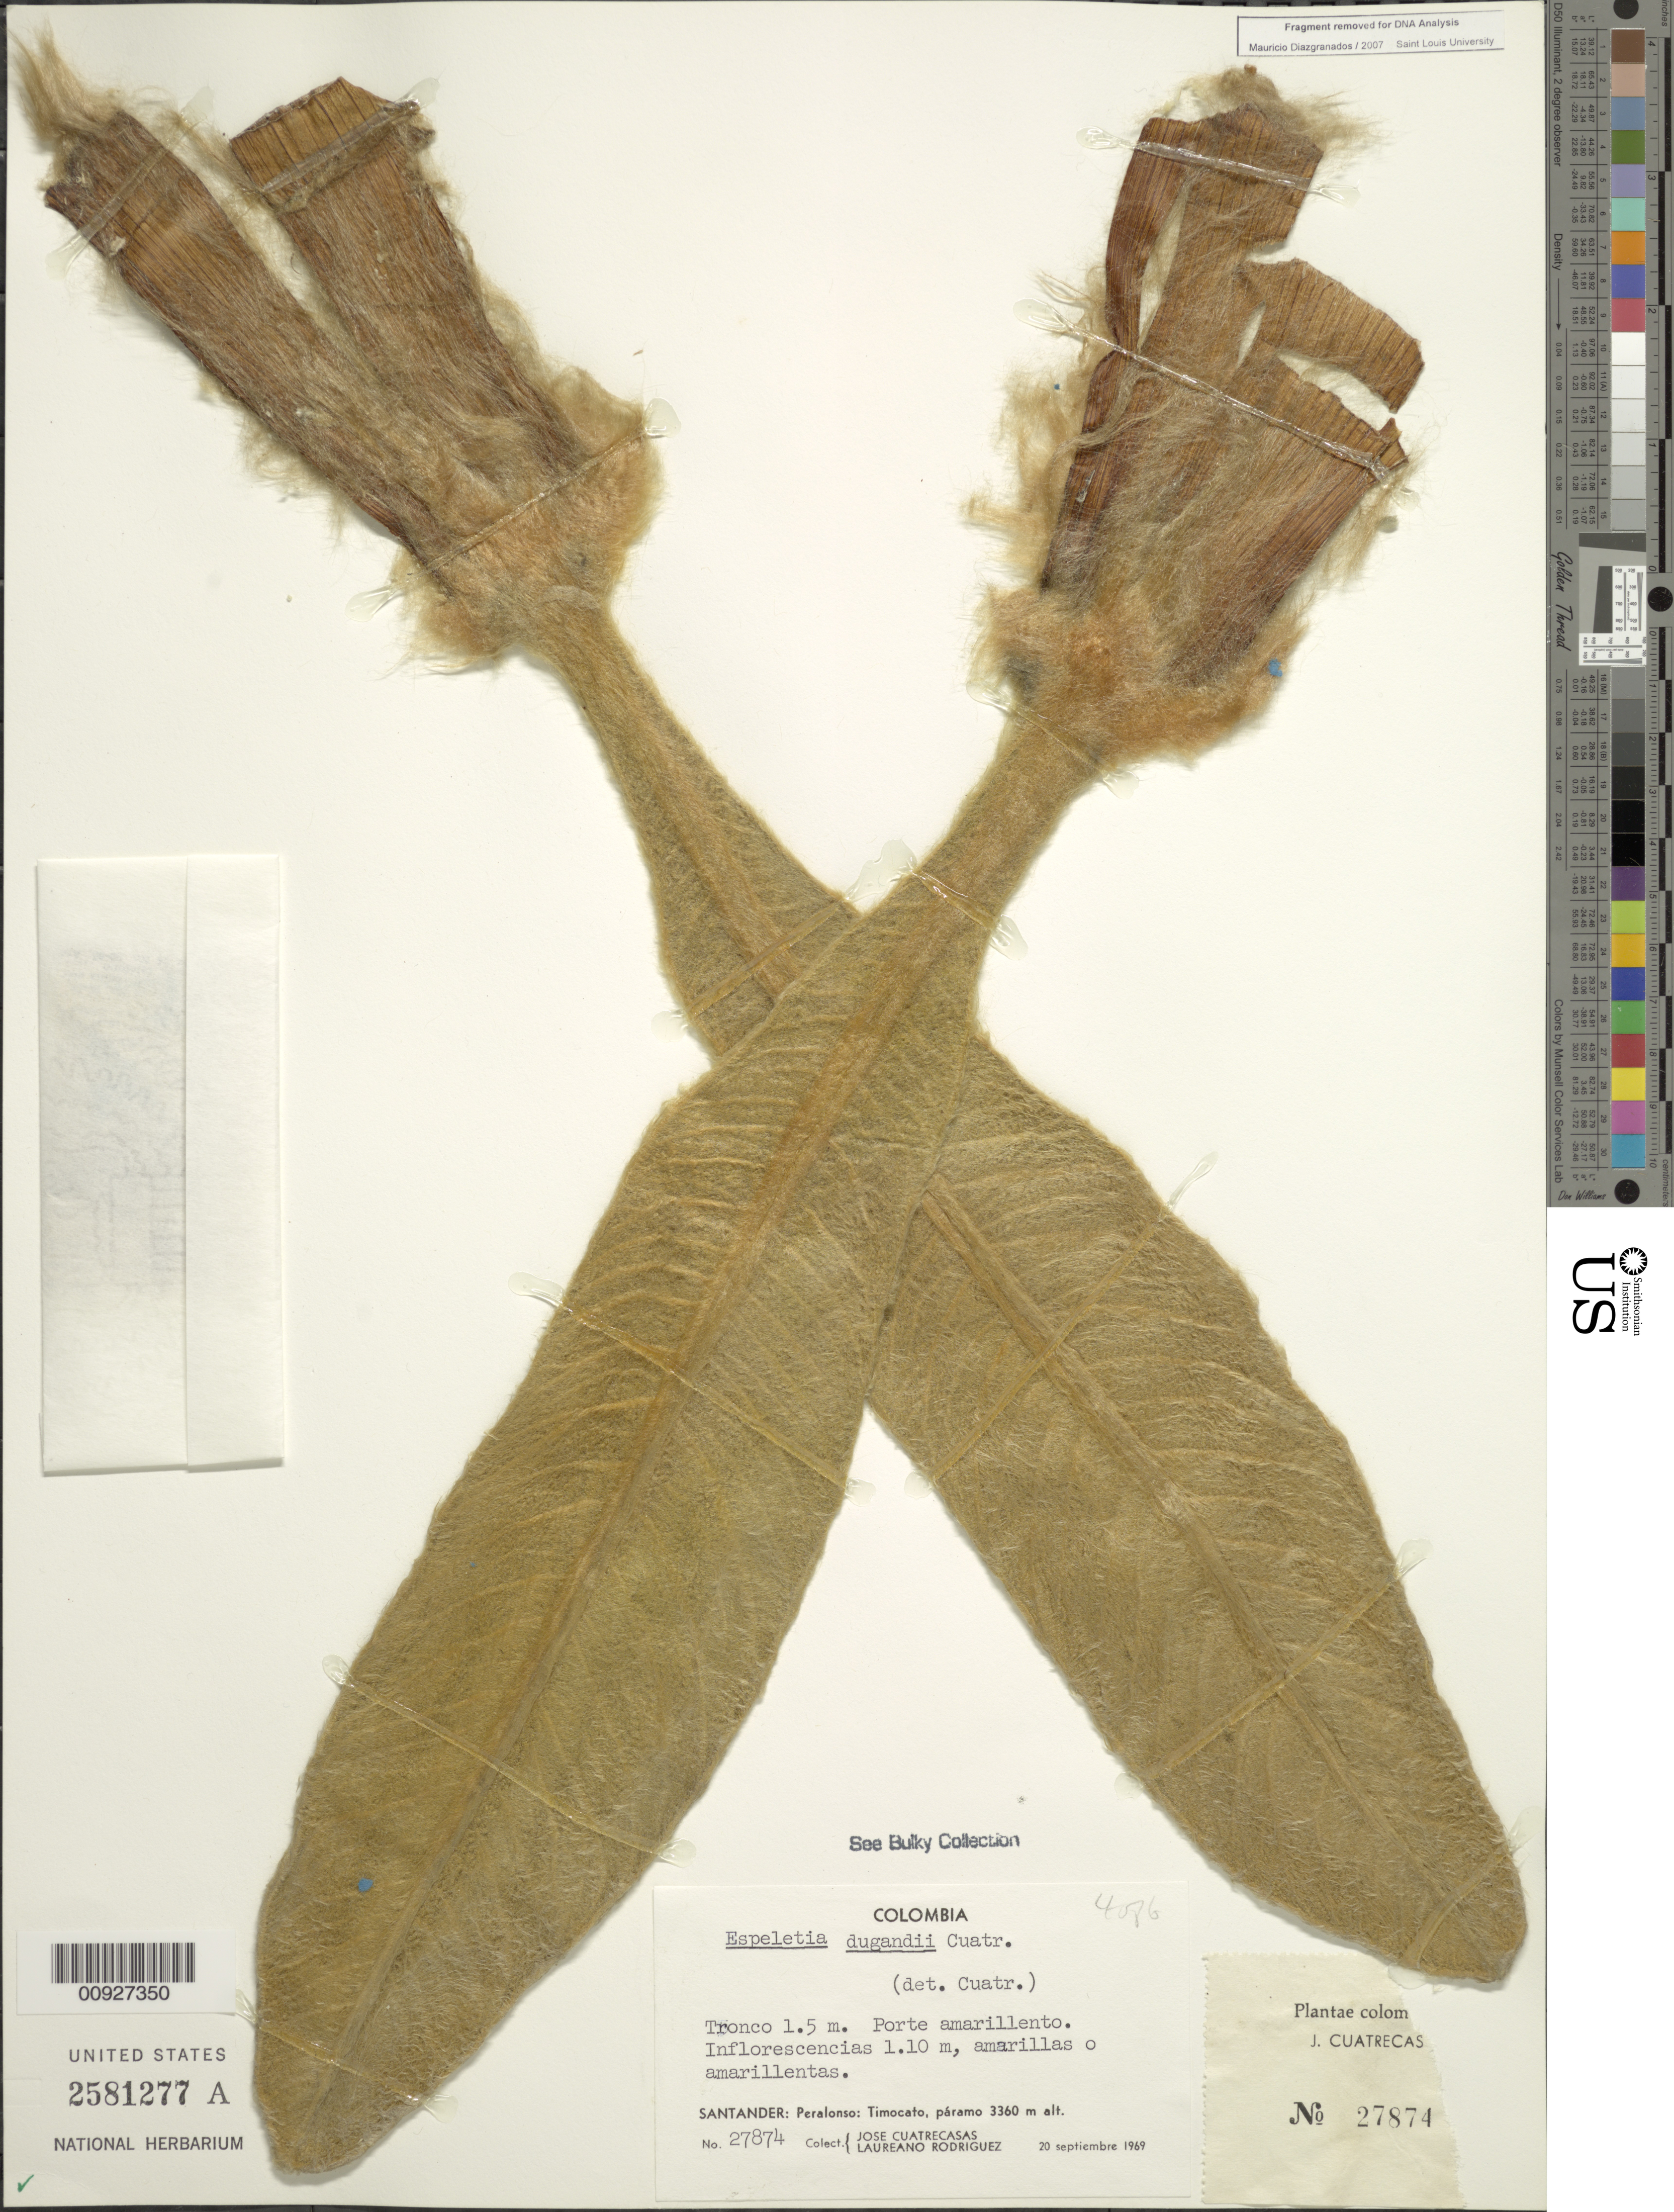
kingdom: Plantae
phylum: Tracheophyta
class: Magnoliopsida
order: Asterales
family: Asteraceae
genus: Espeletia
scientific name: Espeletia dugandii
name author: Cuatrec.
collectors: J. Cuatrecasas & L. Rodriguez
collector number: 27874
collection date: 1969-09-20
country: Colombia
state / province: Santander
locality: Peralonso: Timocato.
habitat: Páramo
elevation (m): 3360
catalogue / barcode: US 2581277A